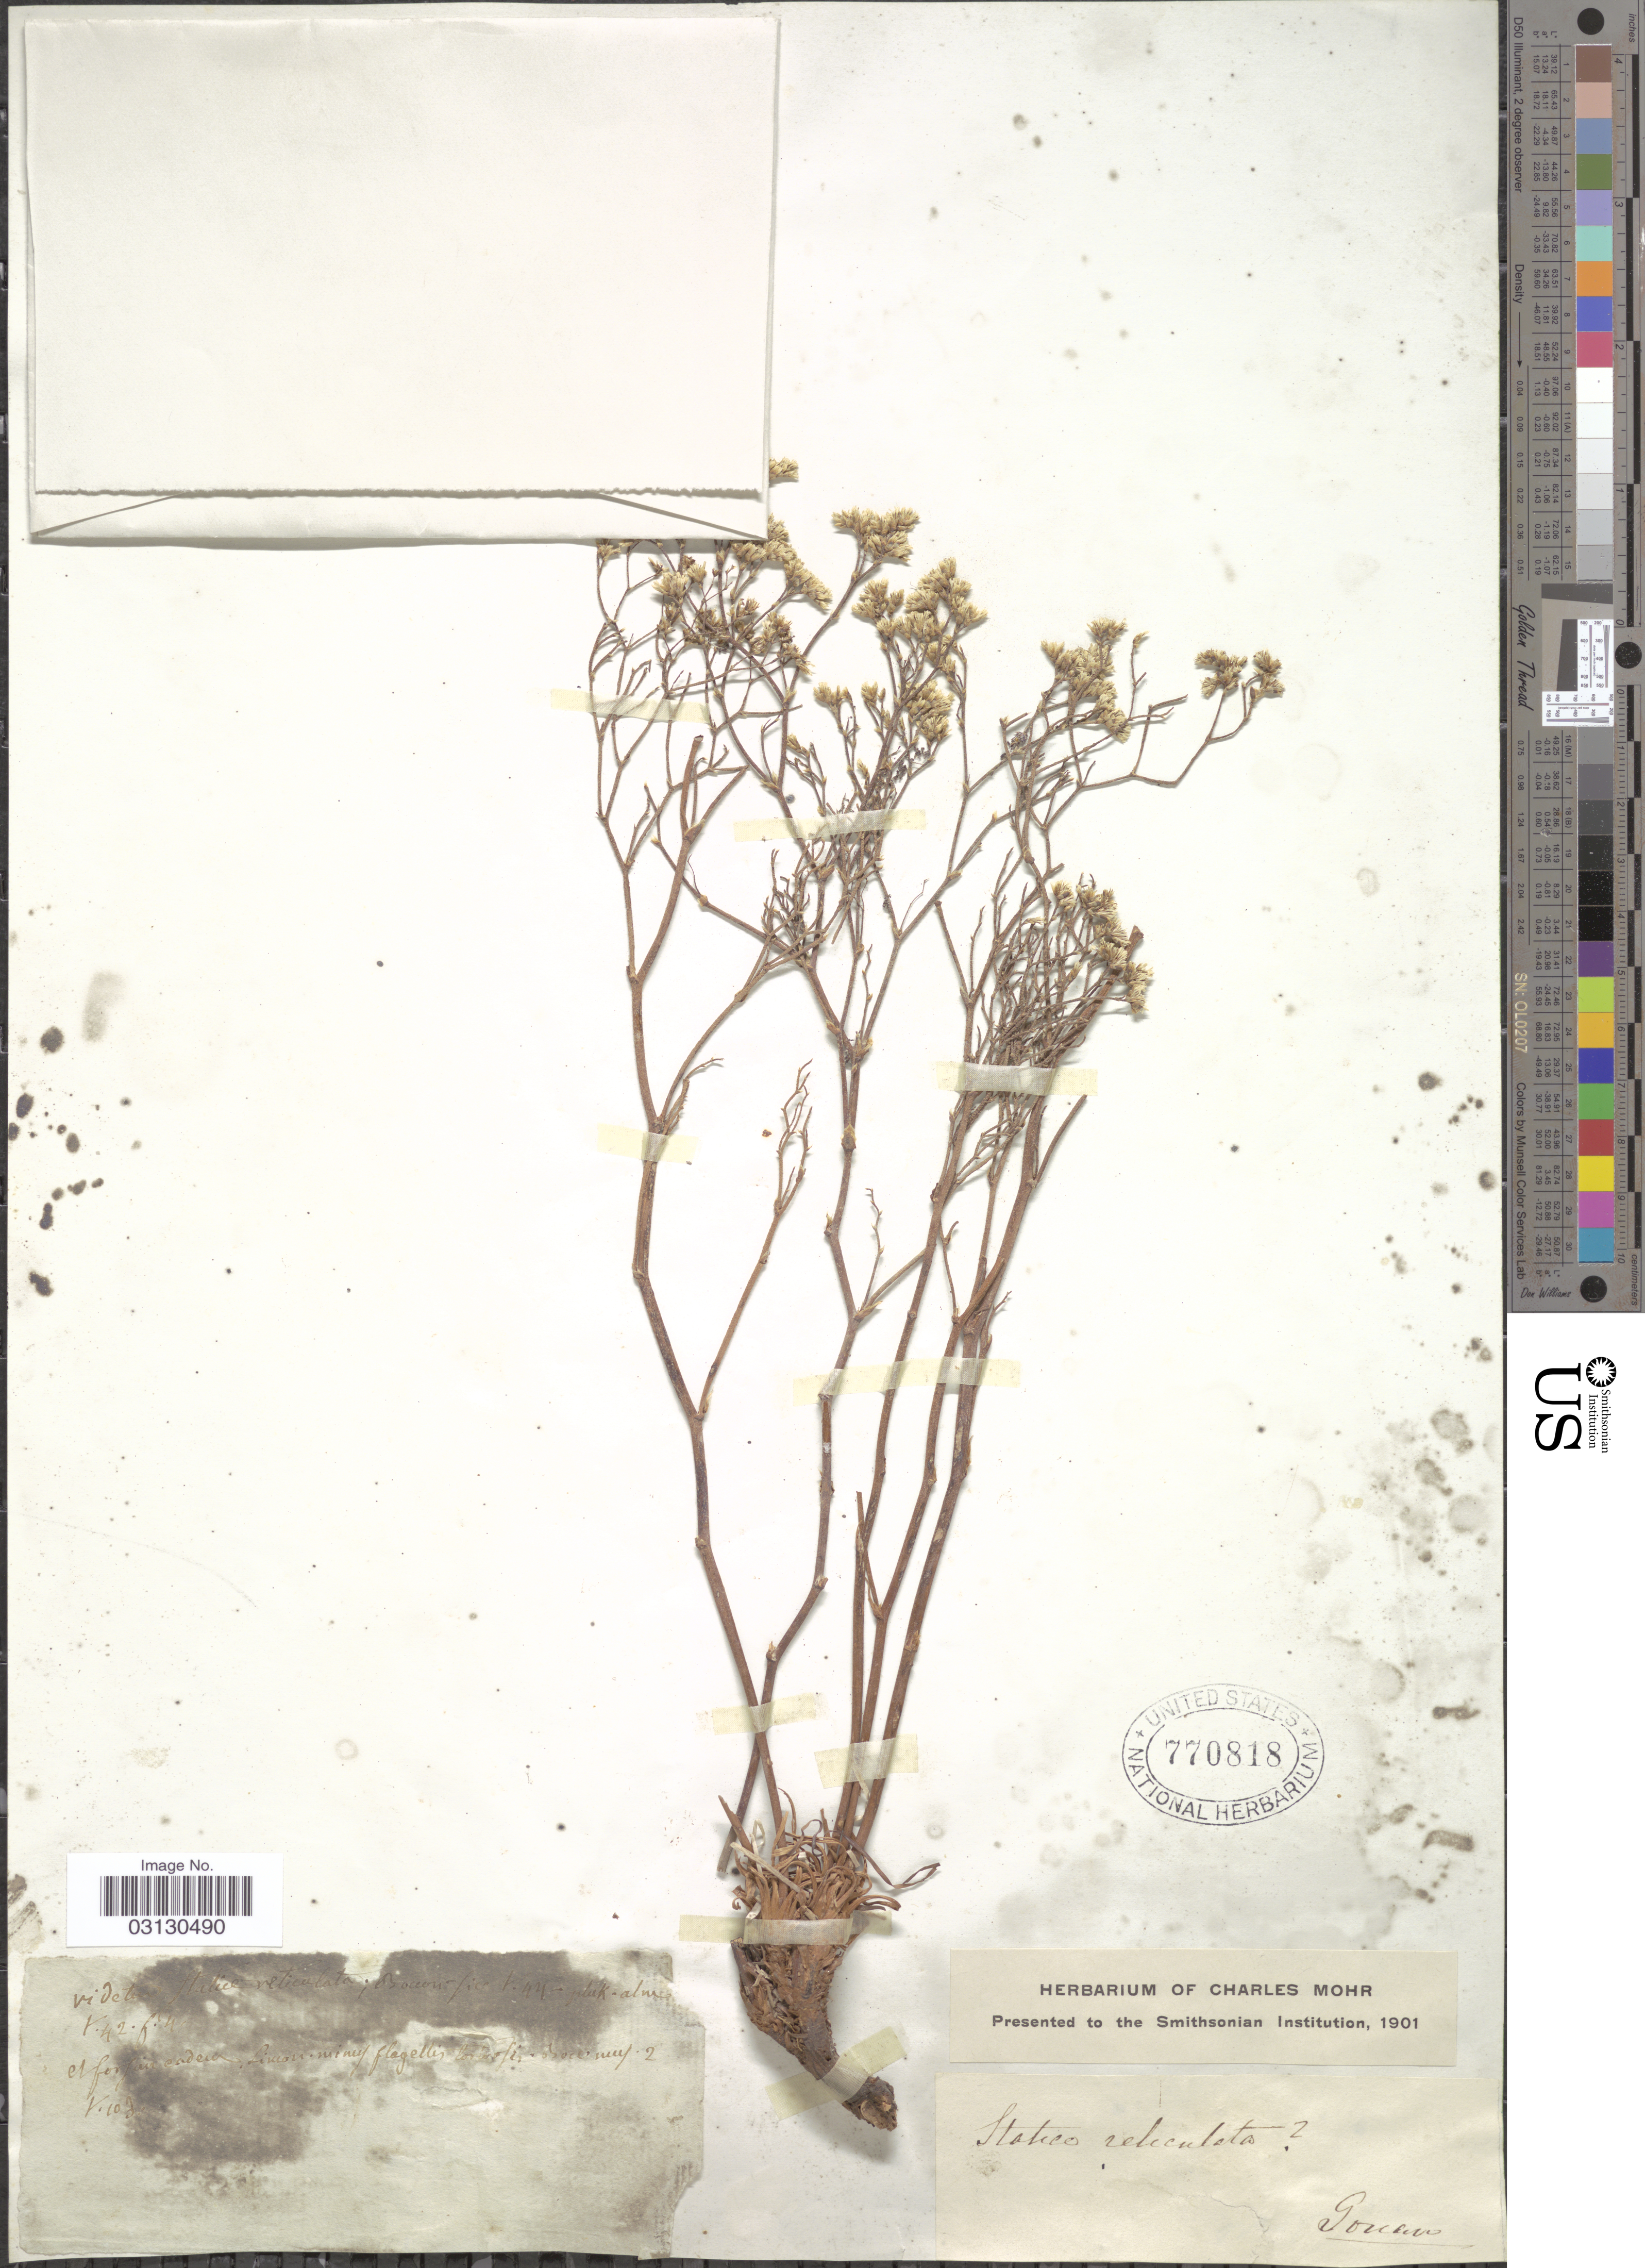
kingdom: Plantae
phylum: Tracheophyta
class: Magnoliopsida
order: Caryophyllales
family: Plumbaginaceae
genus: Limonium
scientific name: Limonium reticulatum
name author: Mill.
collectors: -. Gouan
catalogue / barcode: US 770818